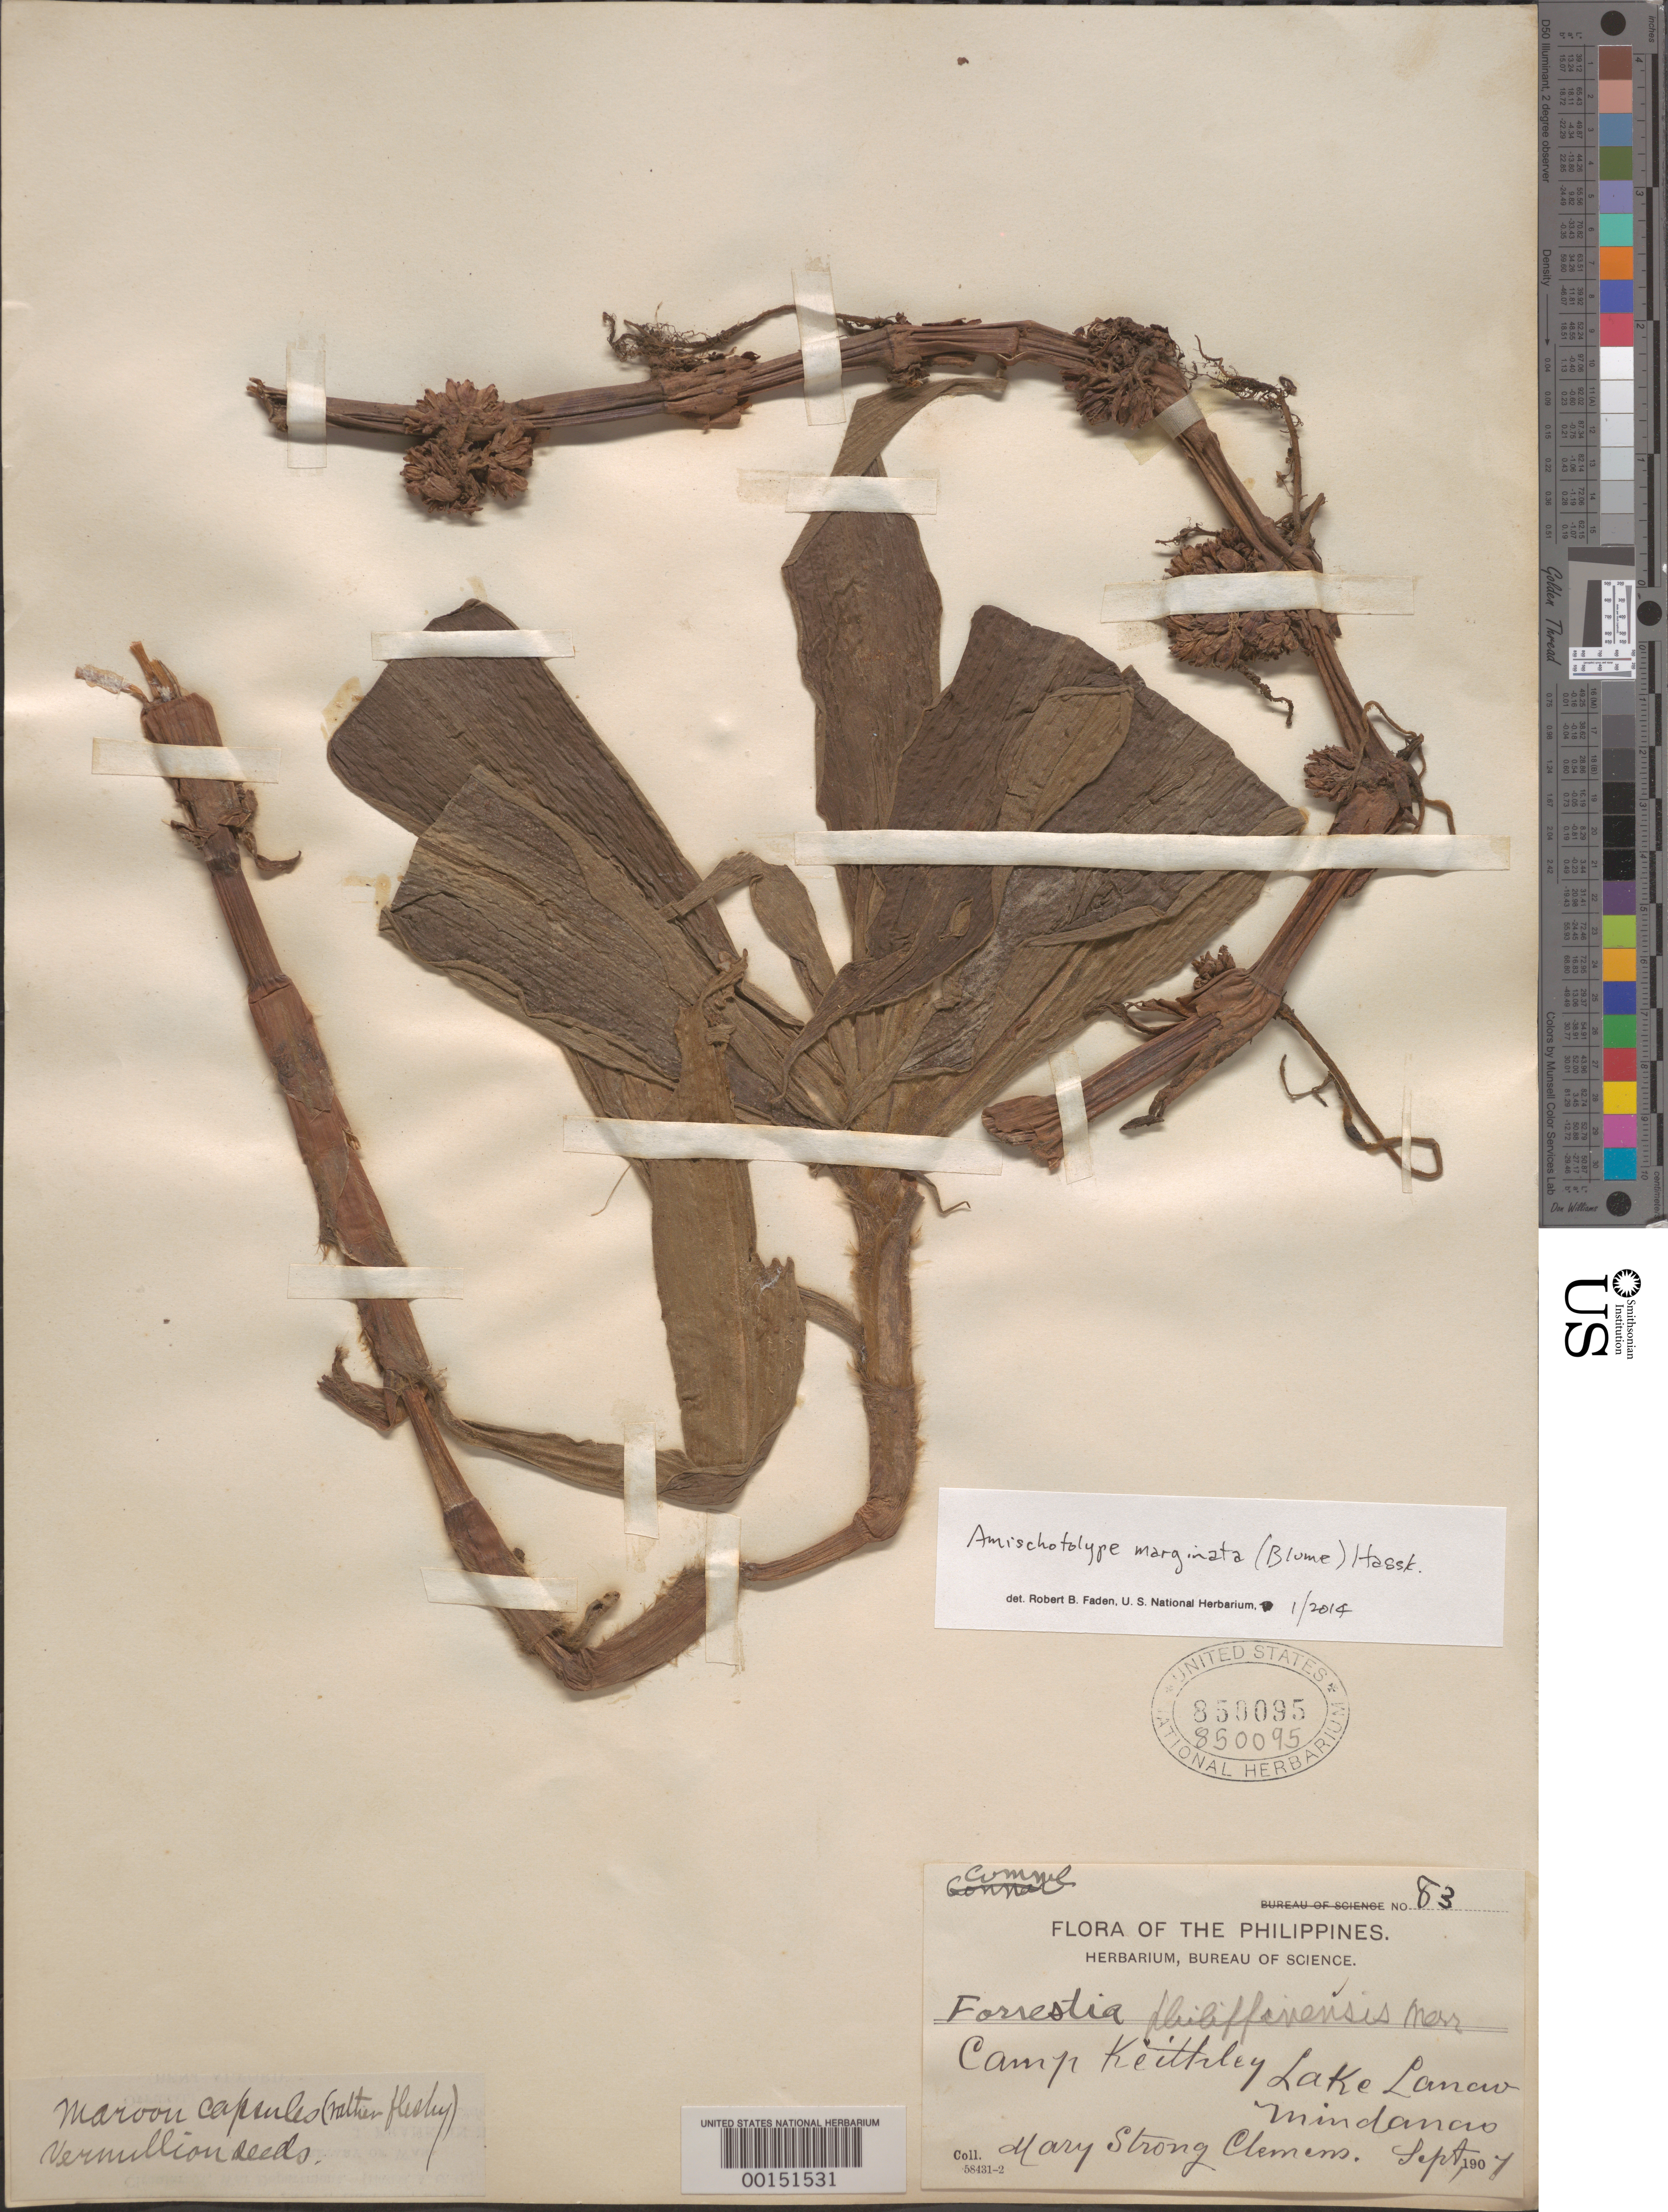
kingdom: Plantae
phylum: Tracheophyta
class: Liliopsida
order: Commelinales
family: Commelinaceae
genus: Amischotolype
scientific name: Amischotolype marginata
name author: (Blume) Hassk.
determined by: Faden, Robert B., (US), Smithsonian Institution - National Museum of Natural History (UNITED STATES)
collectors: M. S. Clemens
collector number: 83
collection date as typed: Sep 1904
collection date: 1904-09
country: Philippines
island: Mindanao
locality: Lake lanao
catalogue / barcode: US 850095